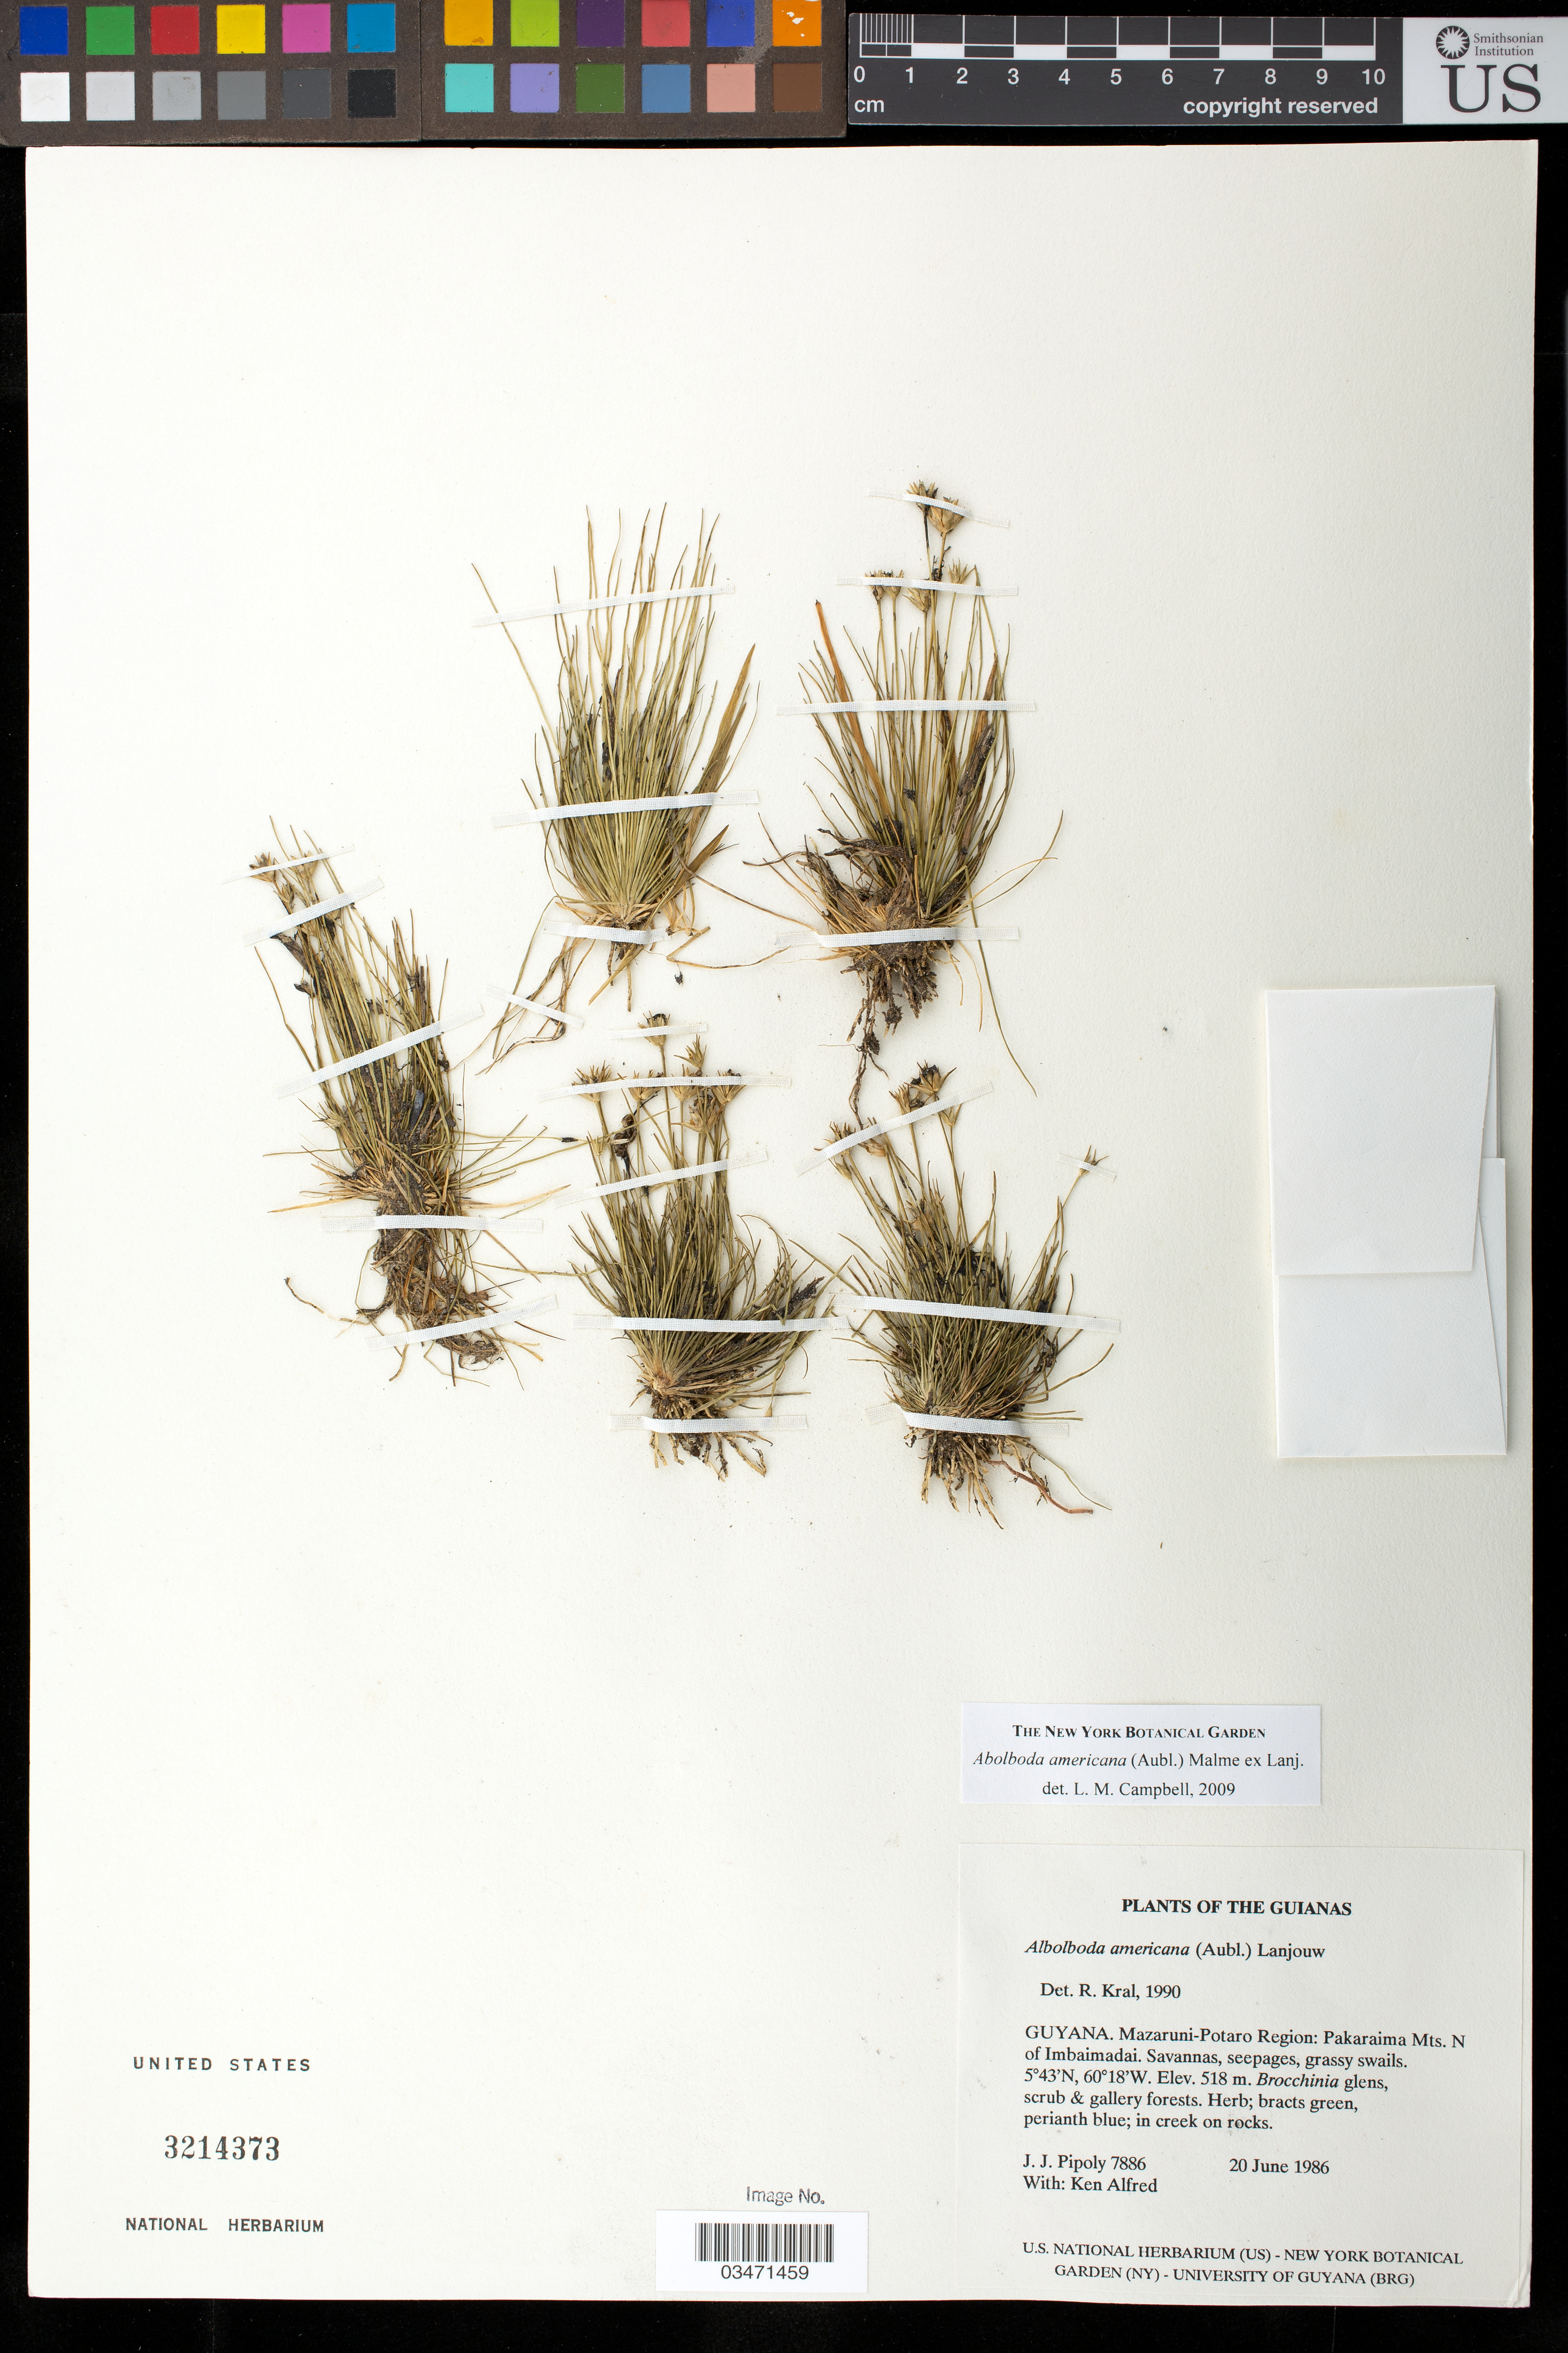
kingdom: Plantae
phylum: Tracheophyta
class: Liliopsida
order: Poales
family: Xyridaceae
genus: Abolboda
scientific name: Abolboda americana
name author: (Aubl.) Lanj.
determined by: Campbell, L. M.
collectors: J. J. Pipoly & K. Alfred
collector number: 7886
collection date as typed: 20 June 1986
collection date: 1986-06-20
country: Guyana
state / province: Cuyuni-Mazaruni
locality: Pakaraima Mts. N of Imbaimadai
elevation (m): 518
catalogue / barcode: US 3214373